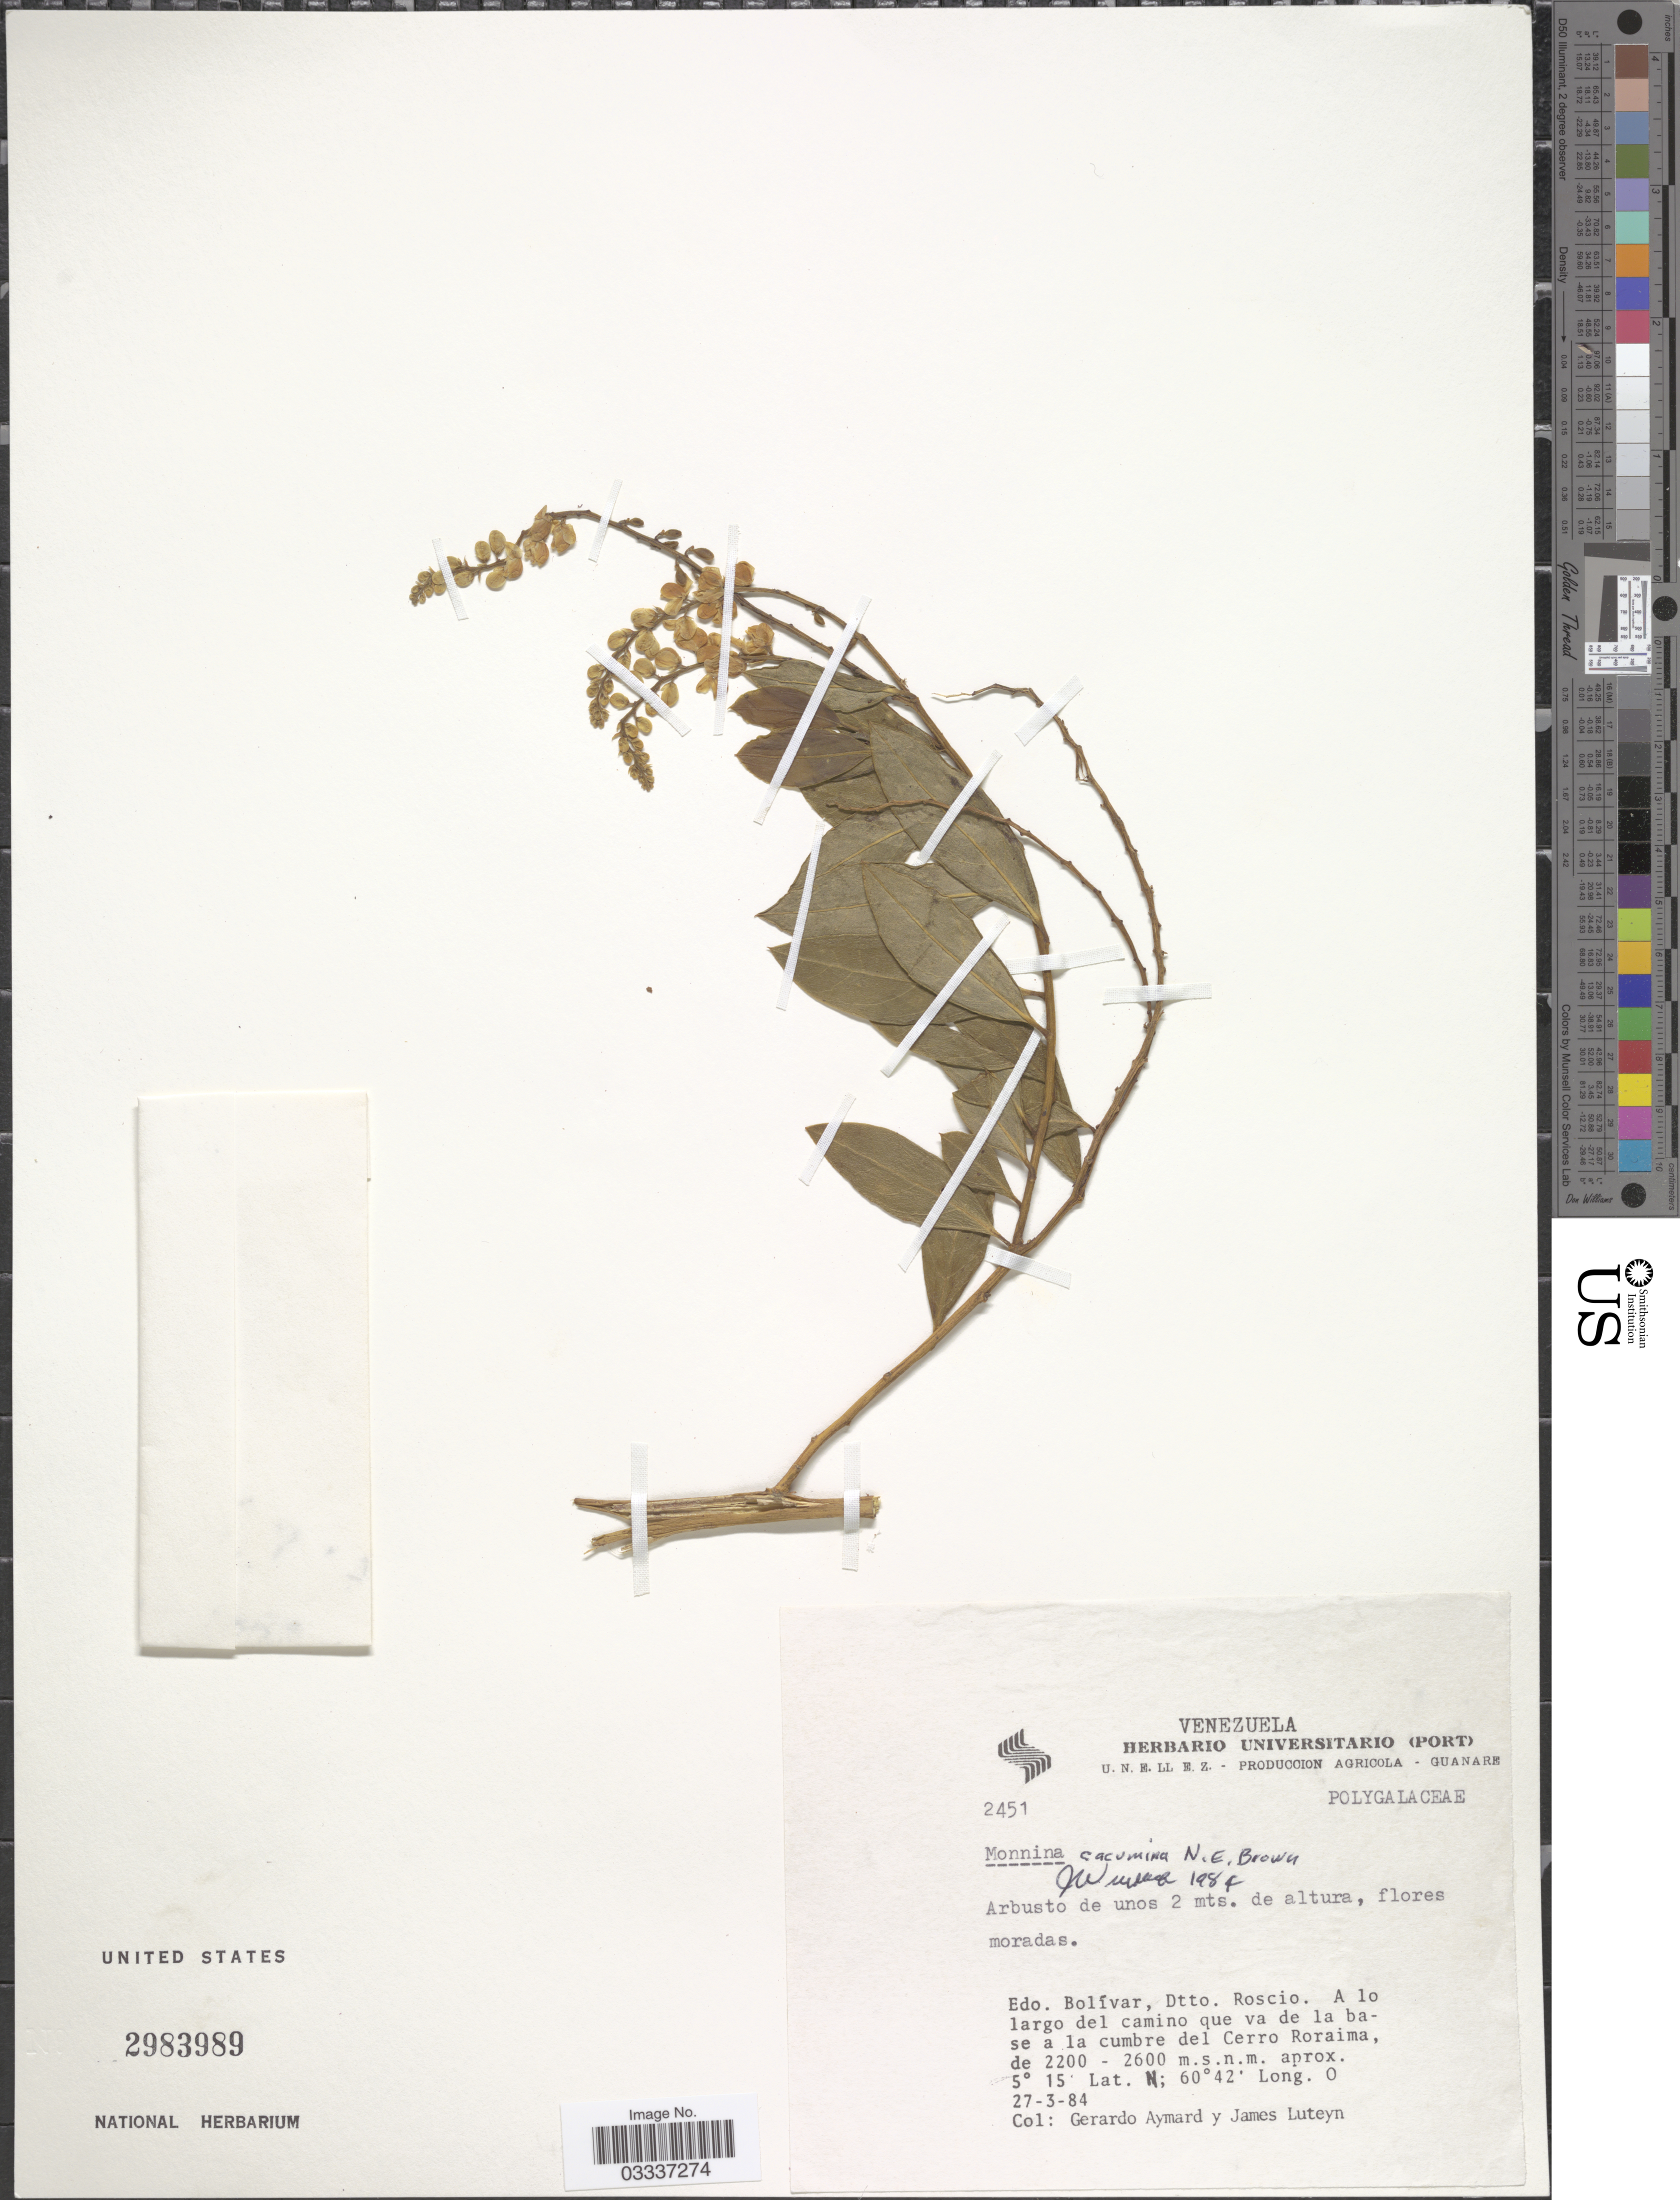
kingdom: Plantae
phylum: Tracheophyta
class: Magnoliopsida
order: Fabales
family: Polygalaceae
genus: Monnina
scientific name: Monnina cacumina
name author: N.E. Br.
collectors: G. A. Aymard & J. L. Luteyn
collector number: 2451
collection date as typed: Transcribed d/m/y: 27/3/84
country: Venezuela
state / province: Bolivar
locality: Dtto. Roscio. A lo largo del camino que va de la base a la cumbre del Cerro Roraima.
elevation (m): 2200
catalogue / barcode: US 2983989